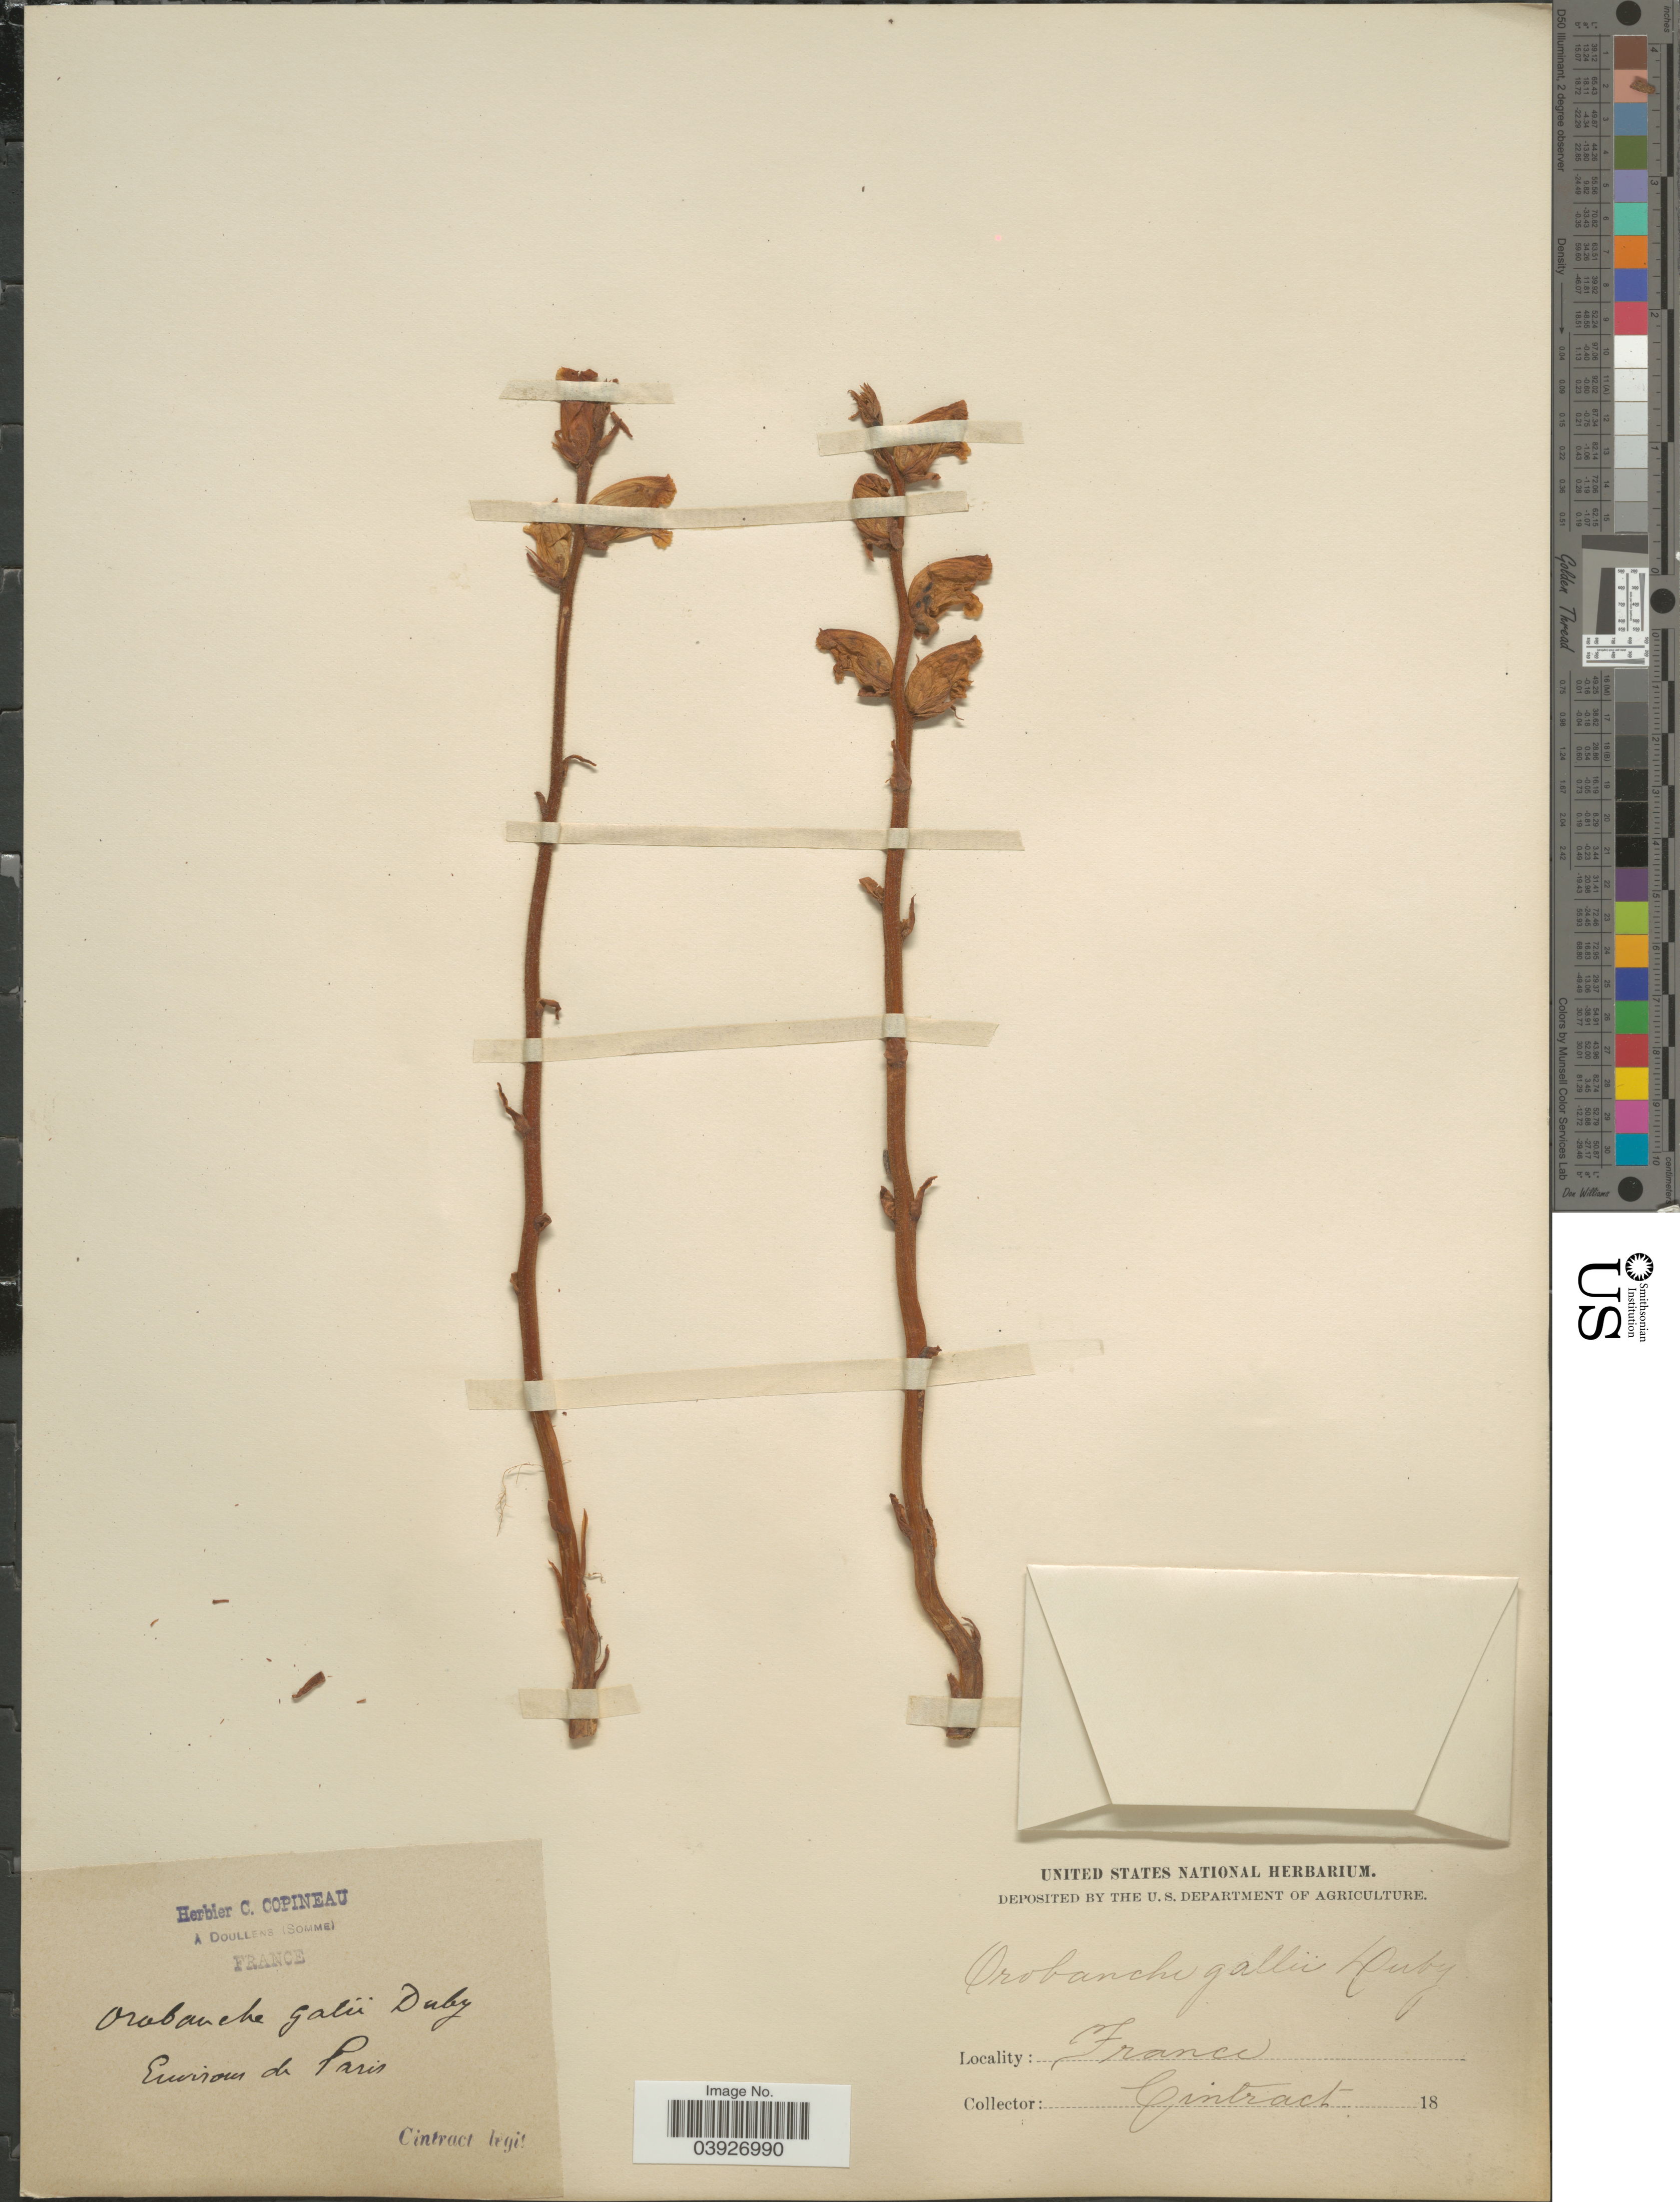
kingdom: Plantae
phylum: Tracheophyta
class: Magnoliopsida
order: Lamiales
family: Orobanchaceae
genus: Orobanche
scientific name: Orobanche galii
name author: Duby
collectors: Cintract, --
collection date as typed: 18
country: France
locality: Environs de Paris.